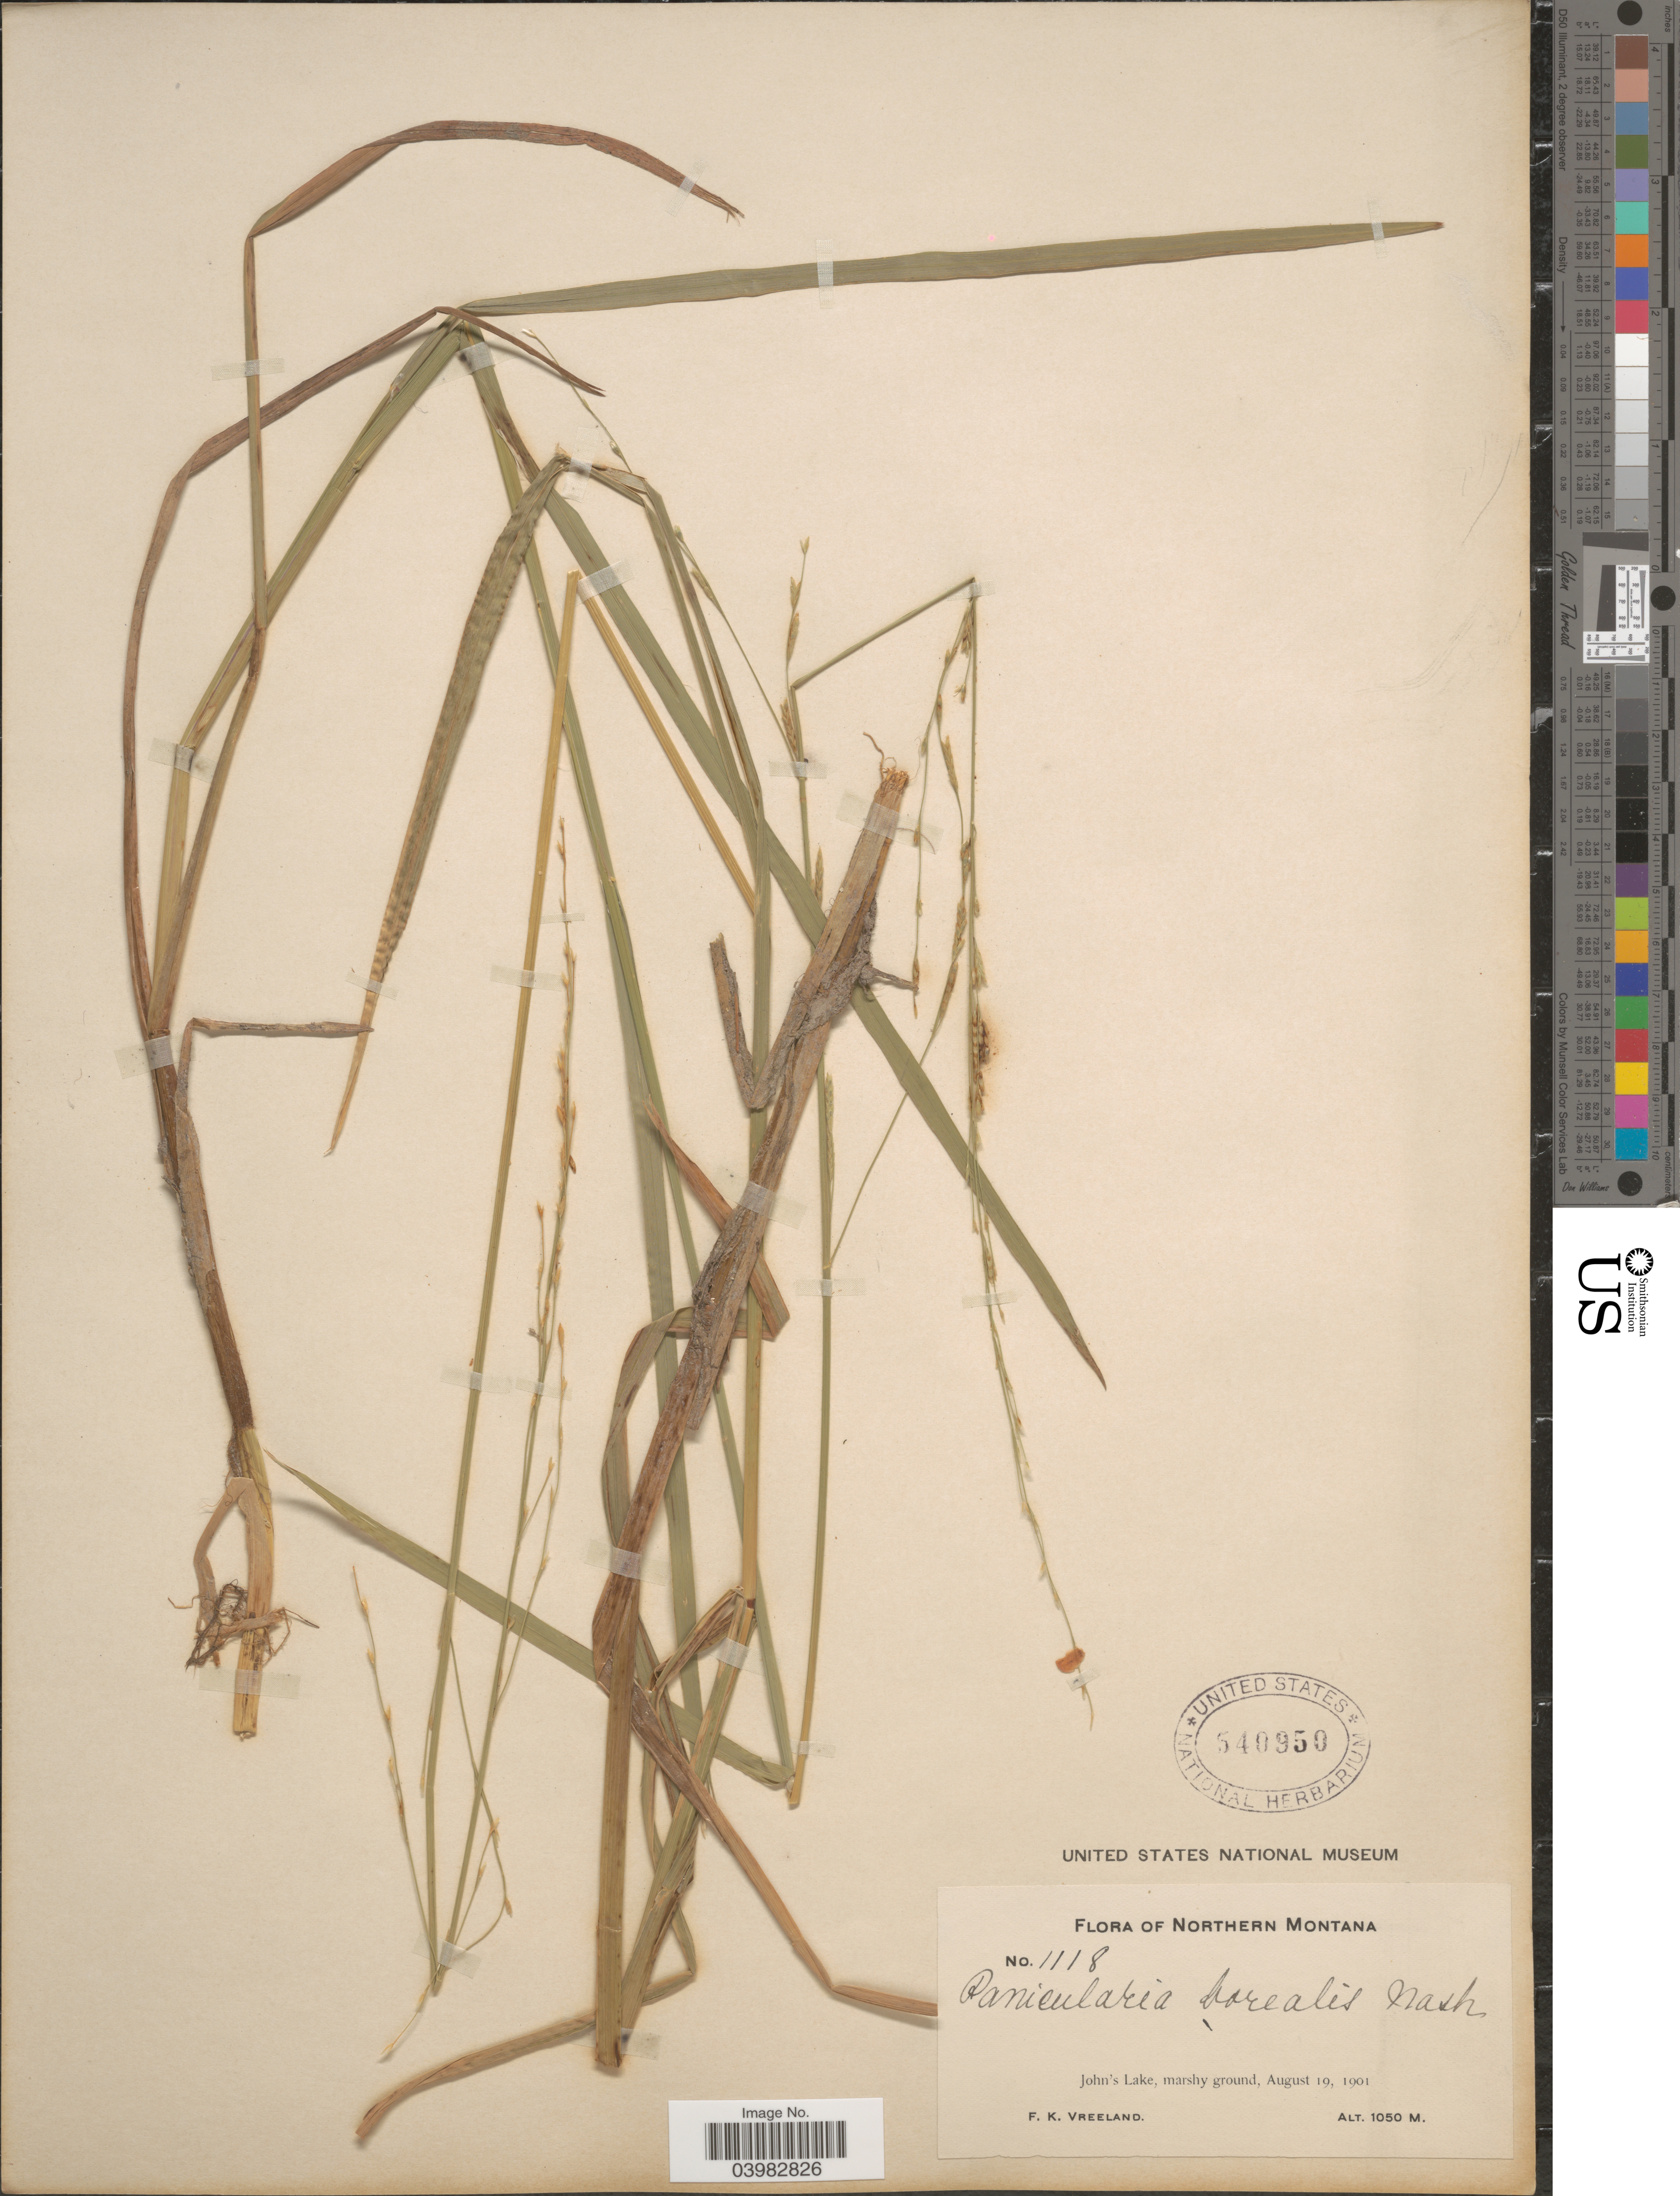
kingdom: Plantae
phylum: Tracheophyta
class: Liliopsida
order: Poales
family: Poaceae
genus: Glyceria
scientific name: Glyceria borealis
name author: (Nash) Batchelder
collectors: F. Vreeland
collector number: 1118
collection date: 1901-08-19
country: United States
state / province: Montana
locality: Northern Montana. John's Lake.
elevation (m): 1050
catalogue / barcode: US 540950